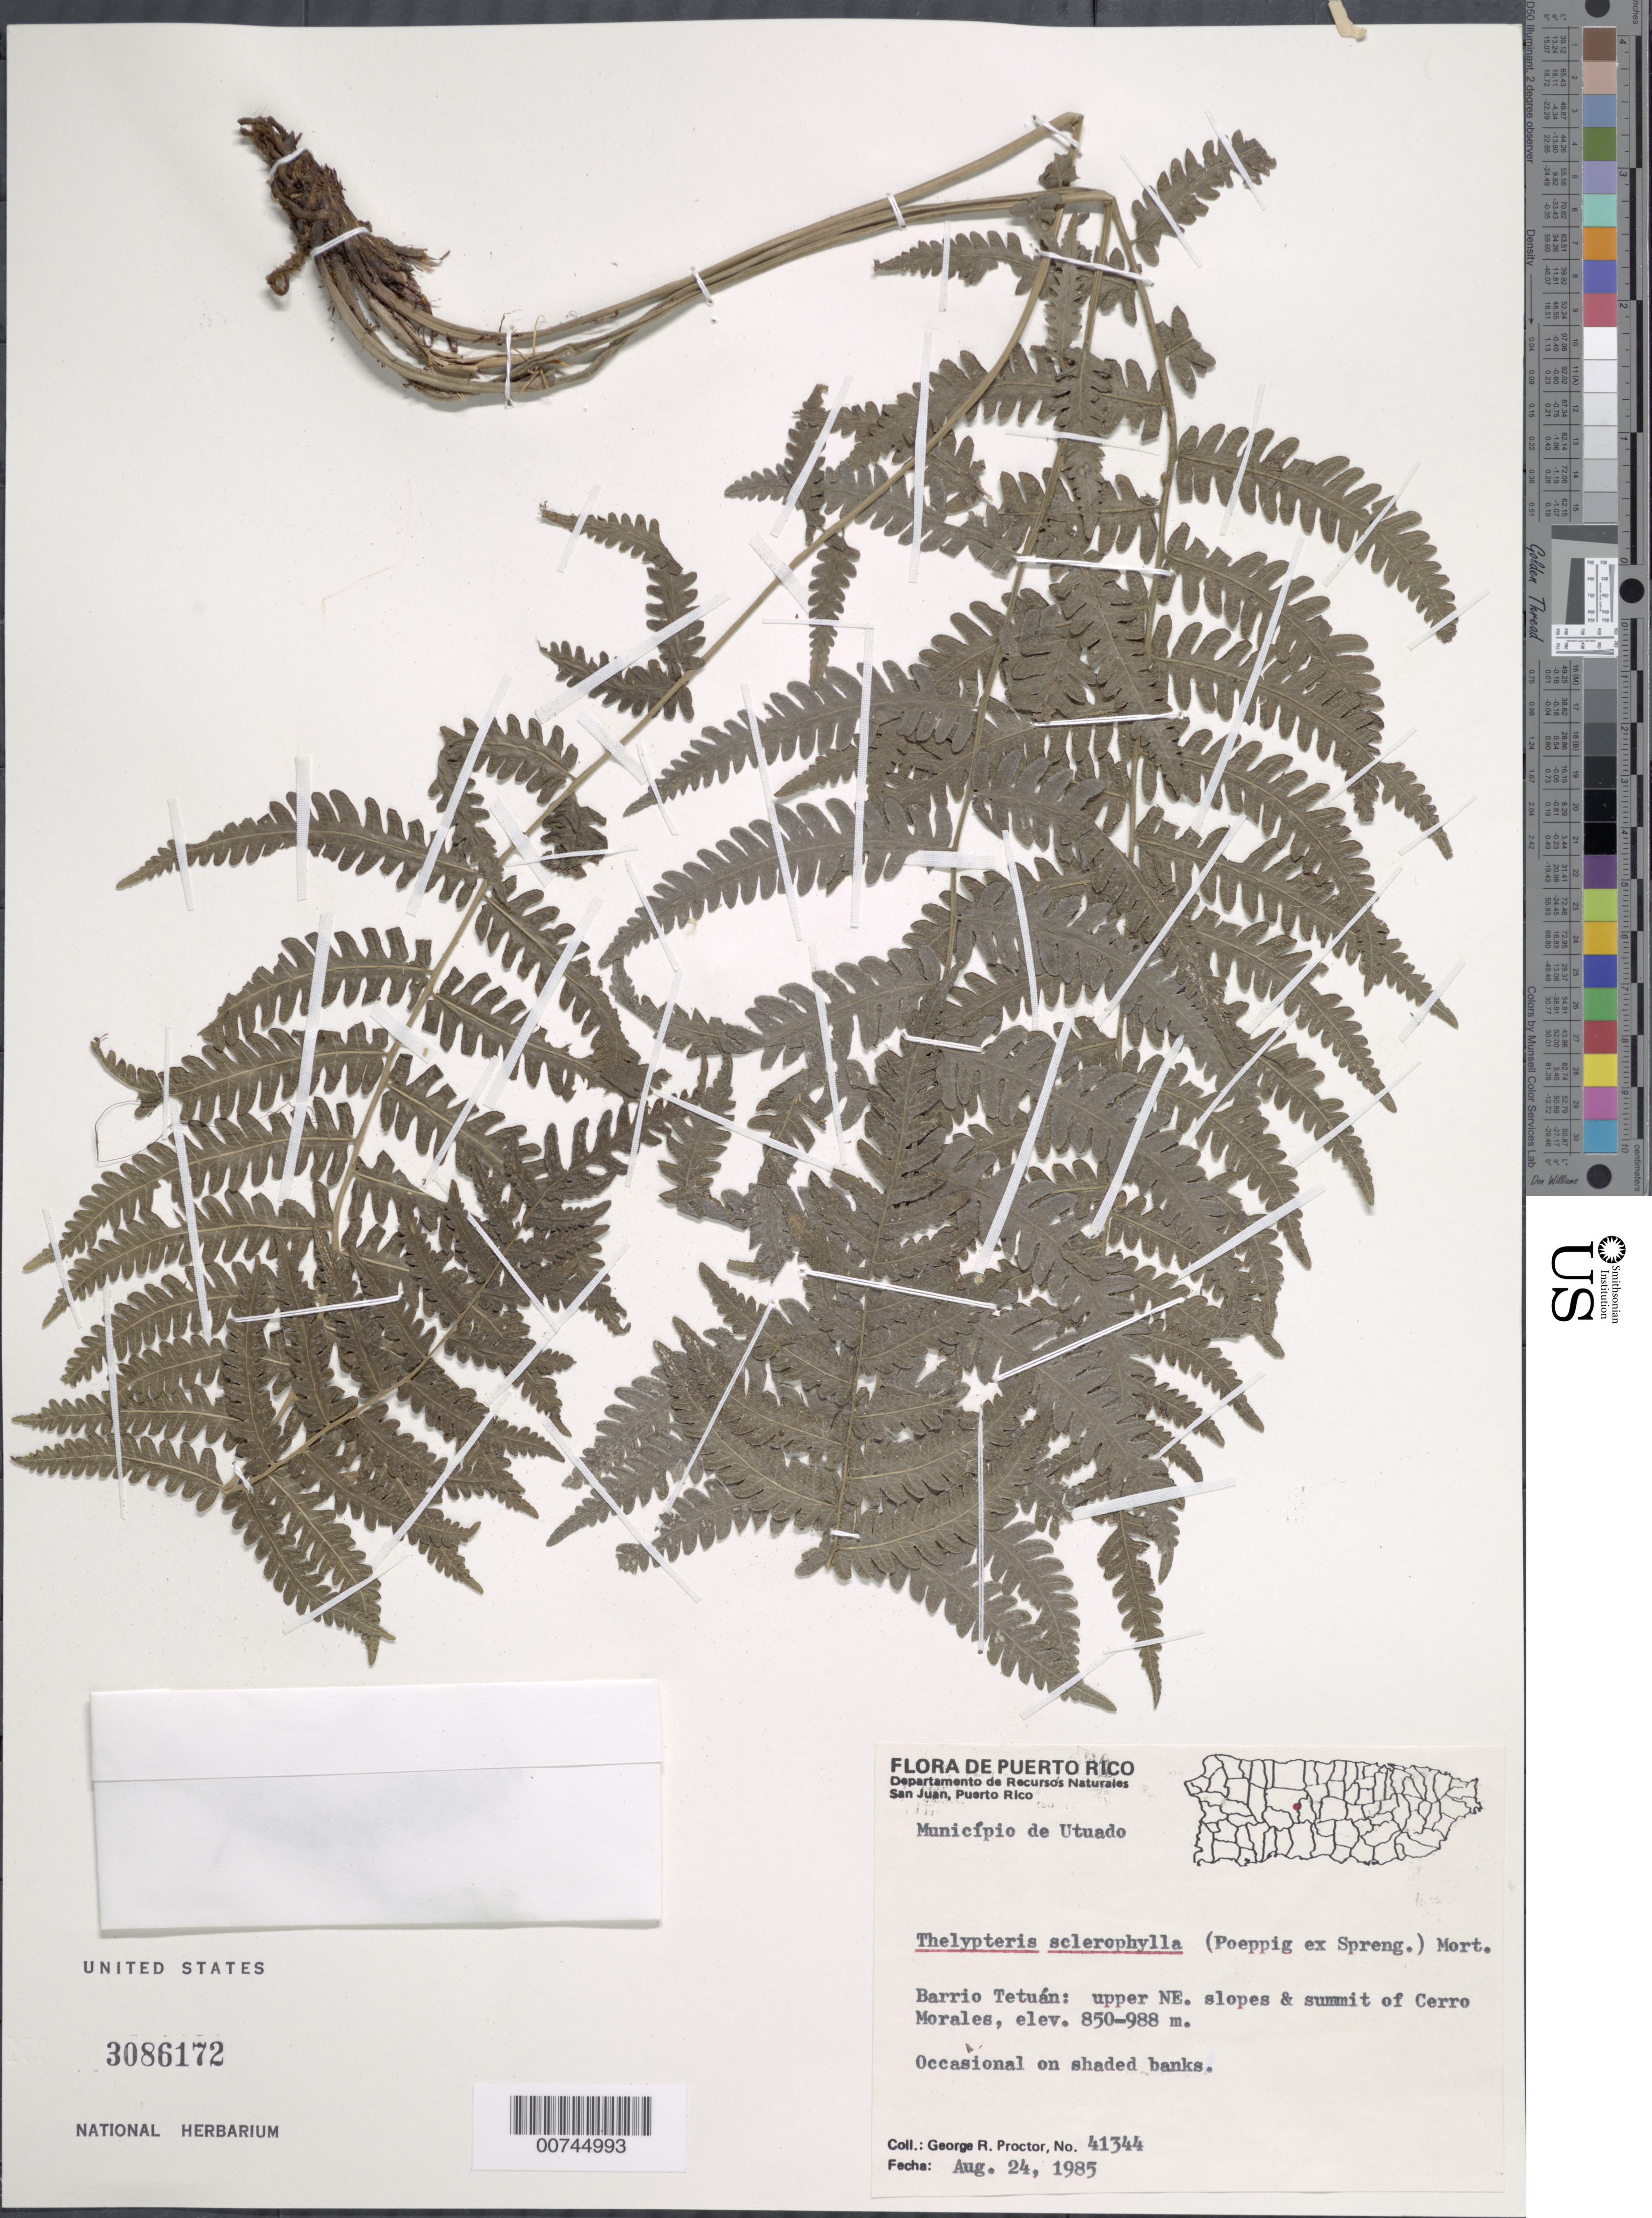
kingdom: Plantae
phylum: Tracheophyta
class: Polypodiopsida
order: Polypodiales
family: Thelypteridaceae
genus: Goniopteris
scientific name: Goniopteris sclerophylla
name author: (Poepp.) C.V. Morton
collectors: G. R. Proctor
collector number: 41344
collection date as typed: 24 Aug 1985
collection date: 1985-08-24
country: Puerto Rico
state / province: Utuado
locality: Barrio Tetuán: upper NE slopes & summit of cerro Morales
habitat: Occasional on shaded banks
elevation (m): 850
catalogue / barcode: US 3086172